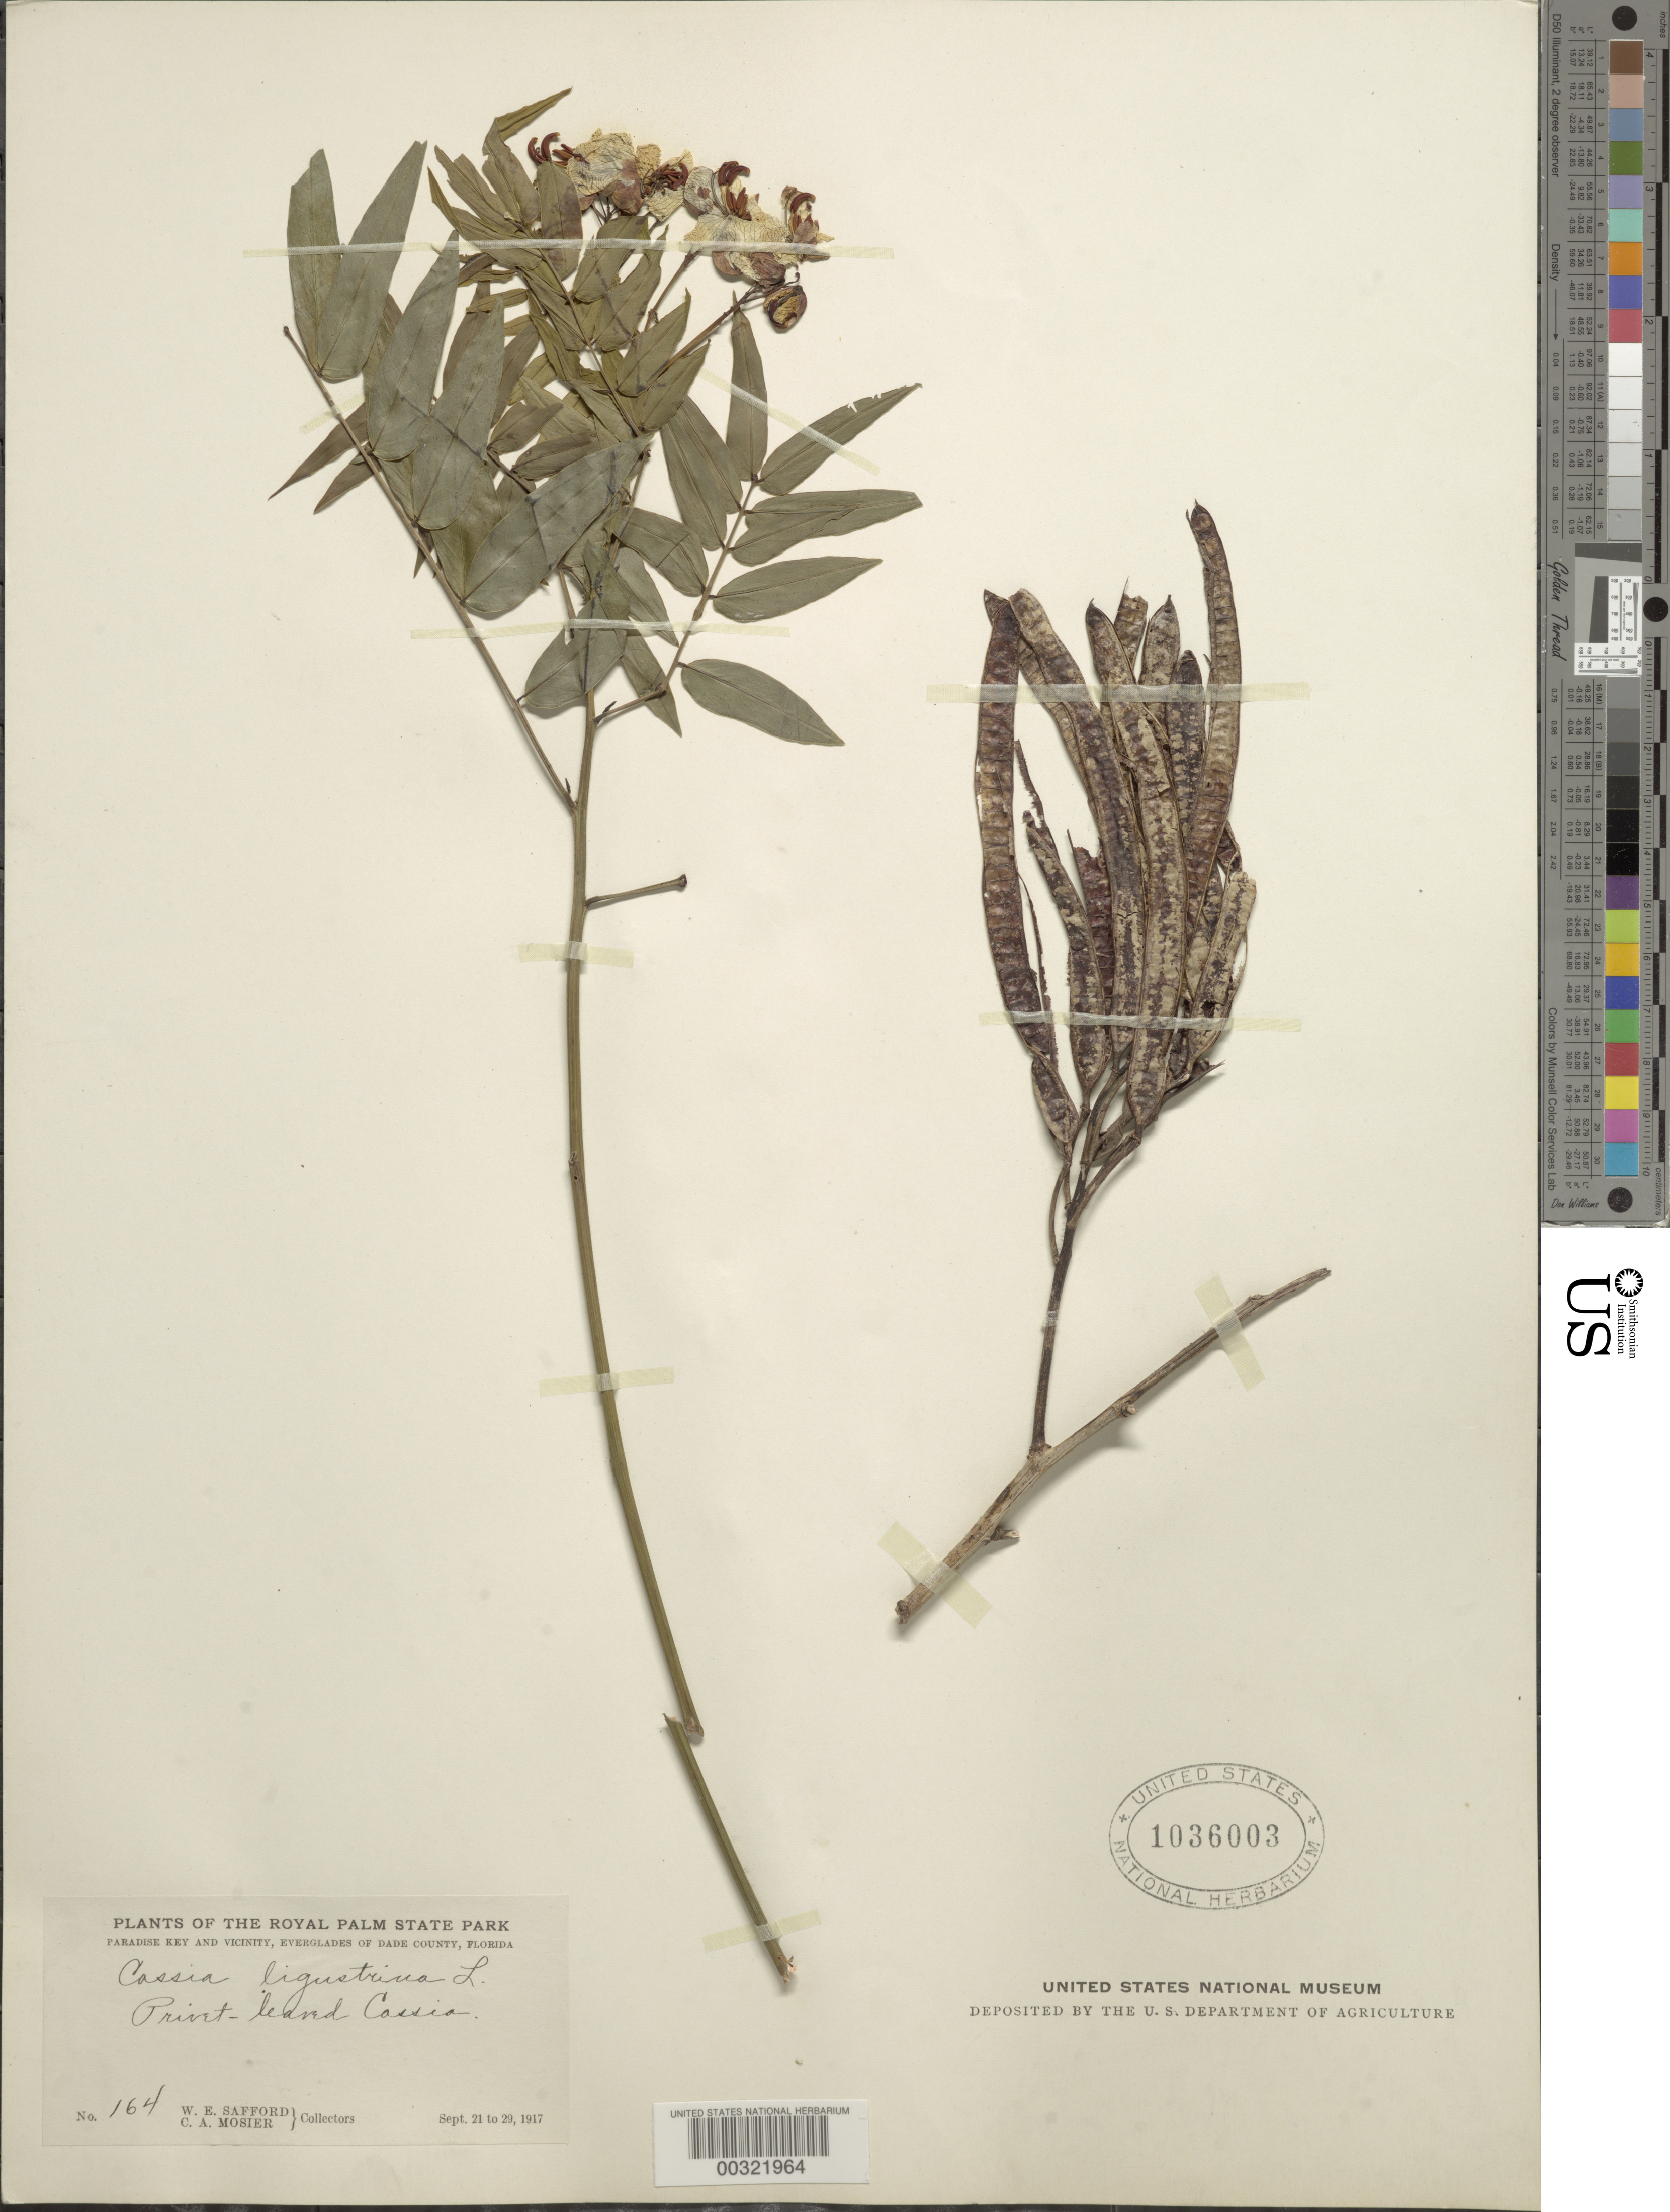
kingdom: Plantae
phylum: Tracheophyta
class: Magnoliopsida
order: Fabales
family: Fabaceae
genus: Senna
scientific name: Senna ligustrina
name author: (L.) H.S. Irwin & Barneby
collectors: W. E. Safford & C. A. Mosier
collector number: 164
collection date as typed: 21 Sep 1917 to 29 Sep 1917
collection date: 1917-09-21/1917-09-29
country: United States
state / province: Florida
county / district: Dade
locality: Paradise Key and vicinity, Everglades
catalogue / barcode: US 1036003